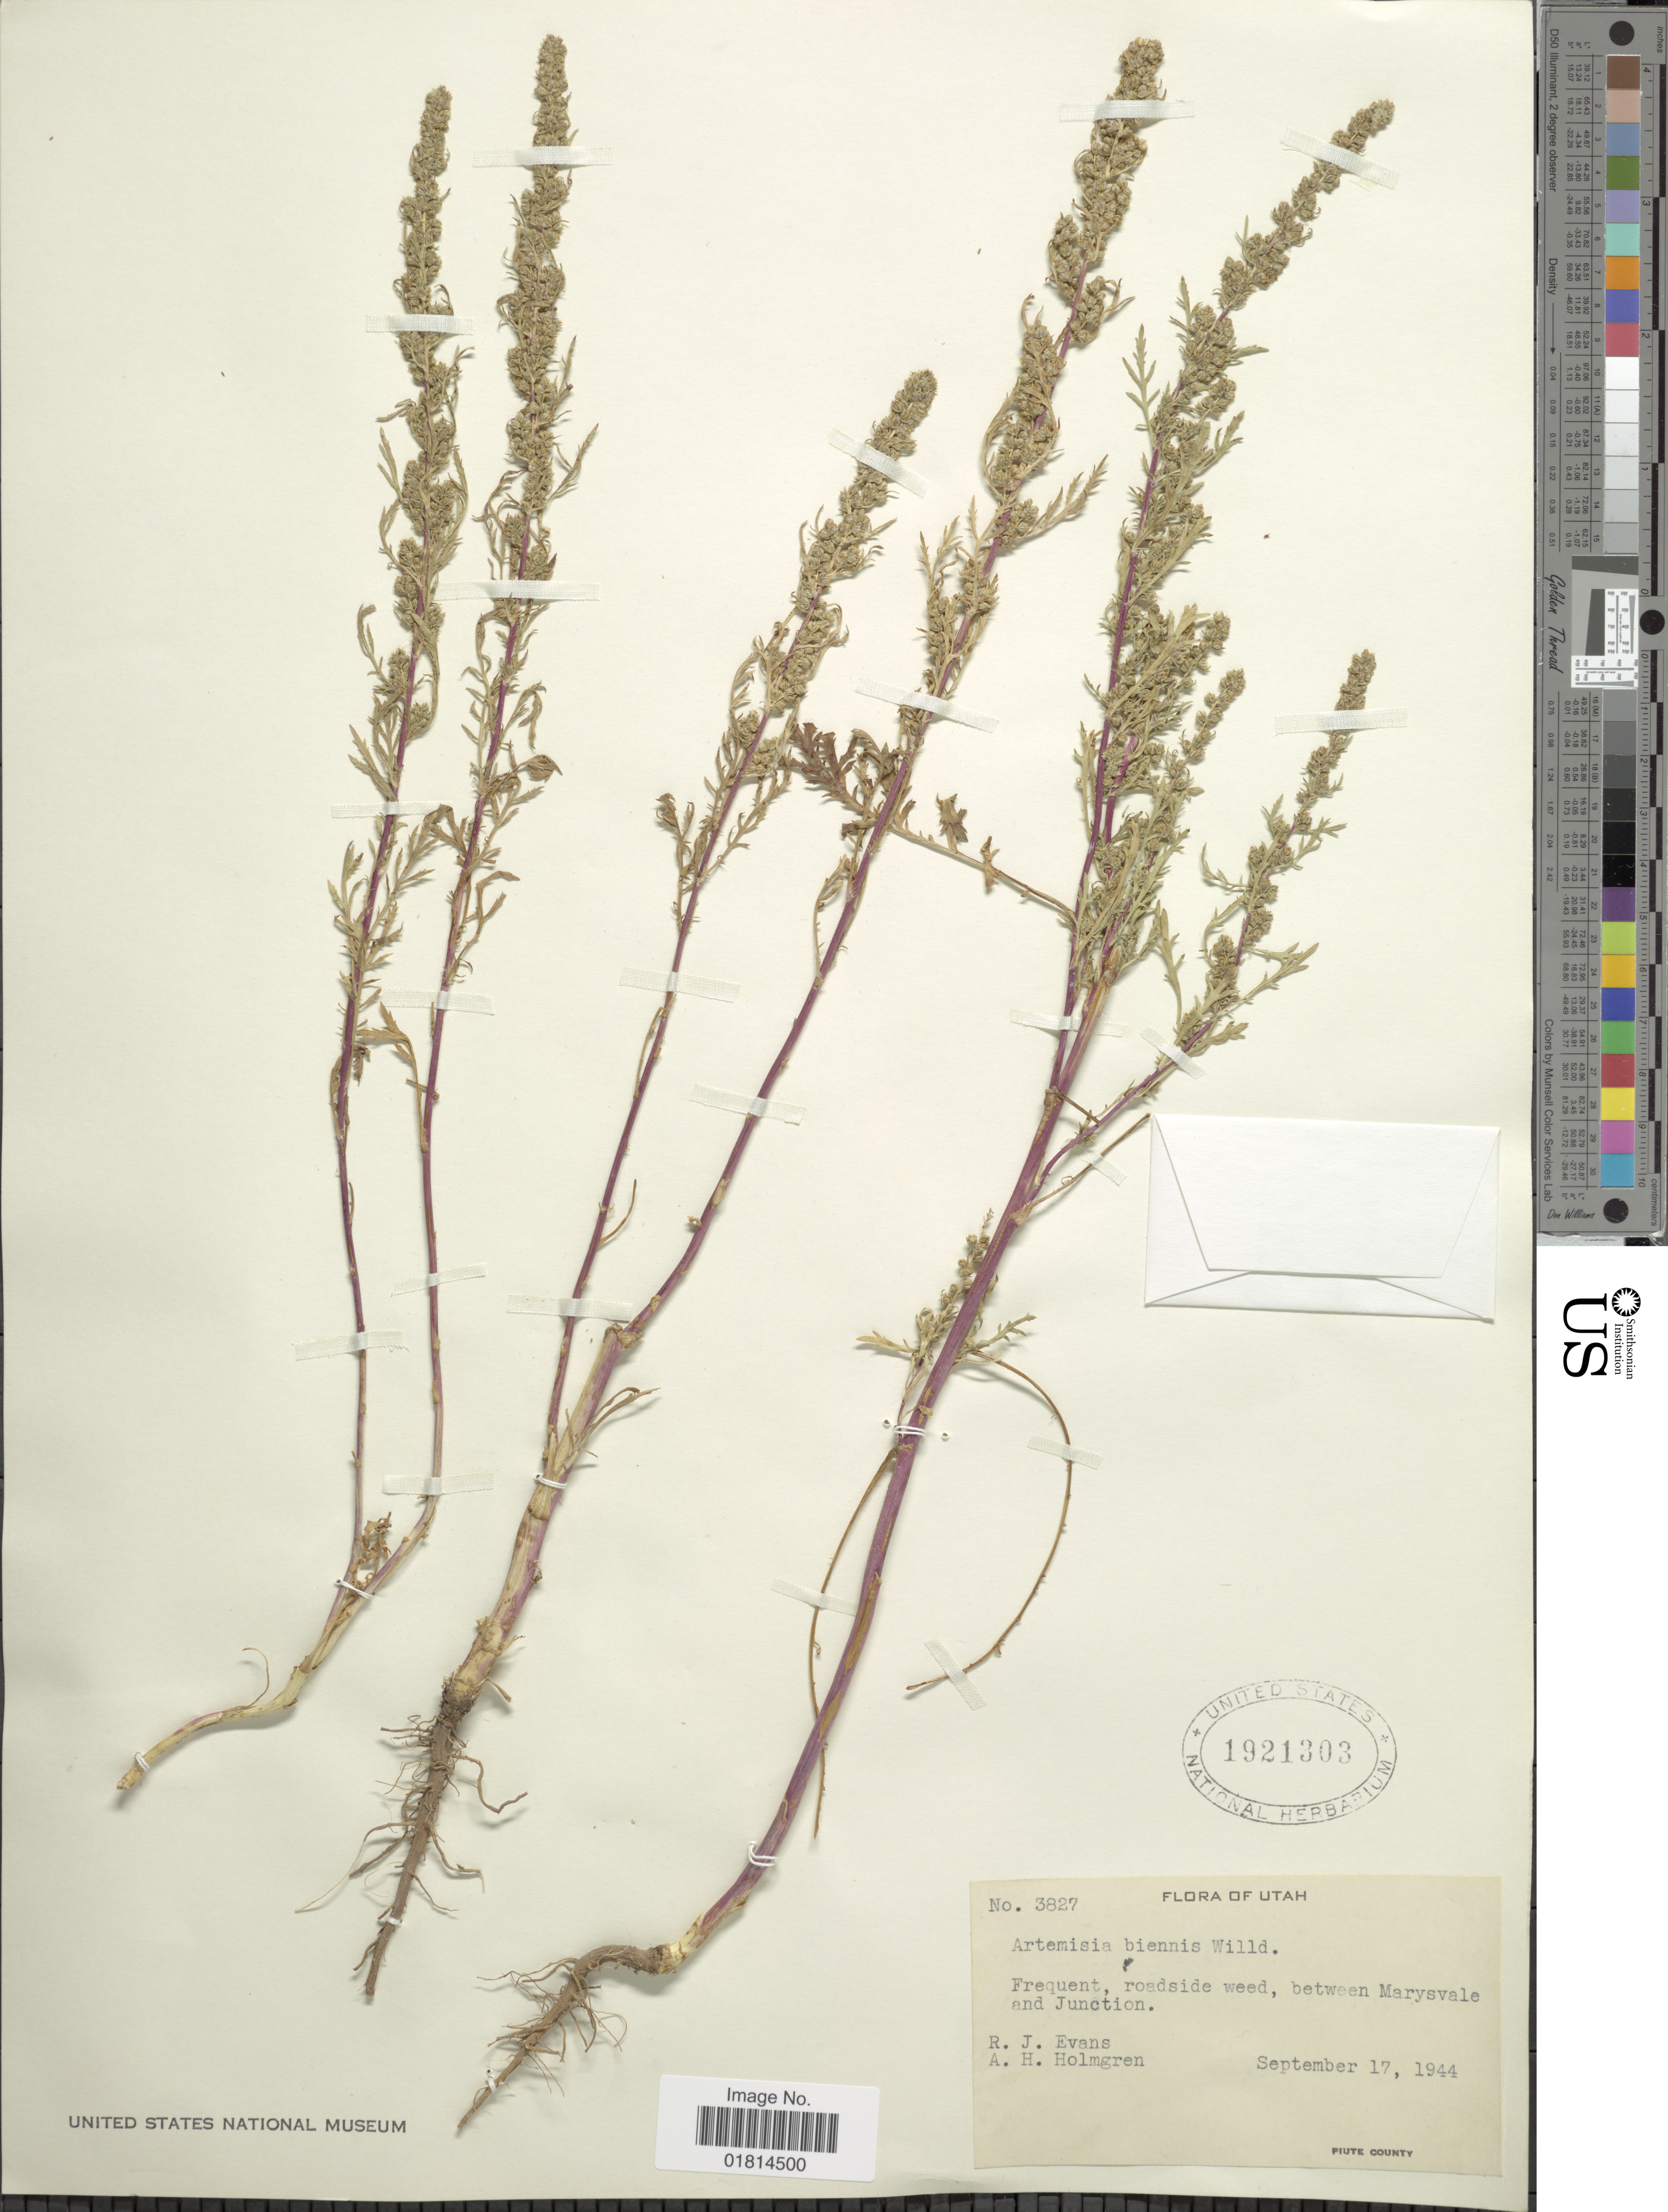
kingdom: Plantae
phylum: Tracheophyta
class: Magnoliopsida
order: Asterales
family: Asteraceae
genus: Artemisia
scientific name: Artemisia biennis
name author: Willd.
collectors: R. J. Evans & A. H. Holmgren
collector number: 3827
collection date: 1944-09-17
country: United States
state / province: Utah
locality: Frequent, roadside weed, between Marysvale and Junction. Piute County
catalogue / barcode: US 1921303